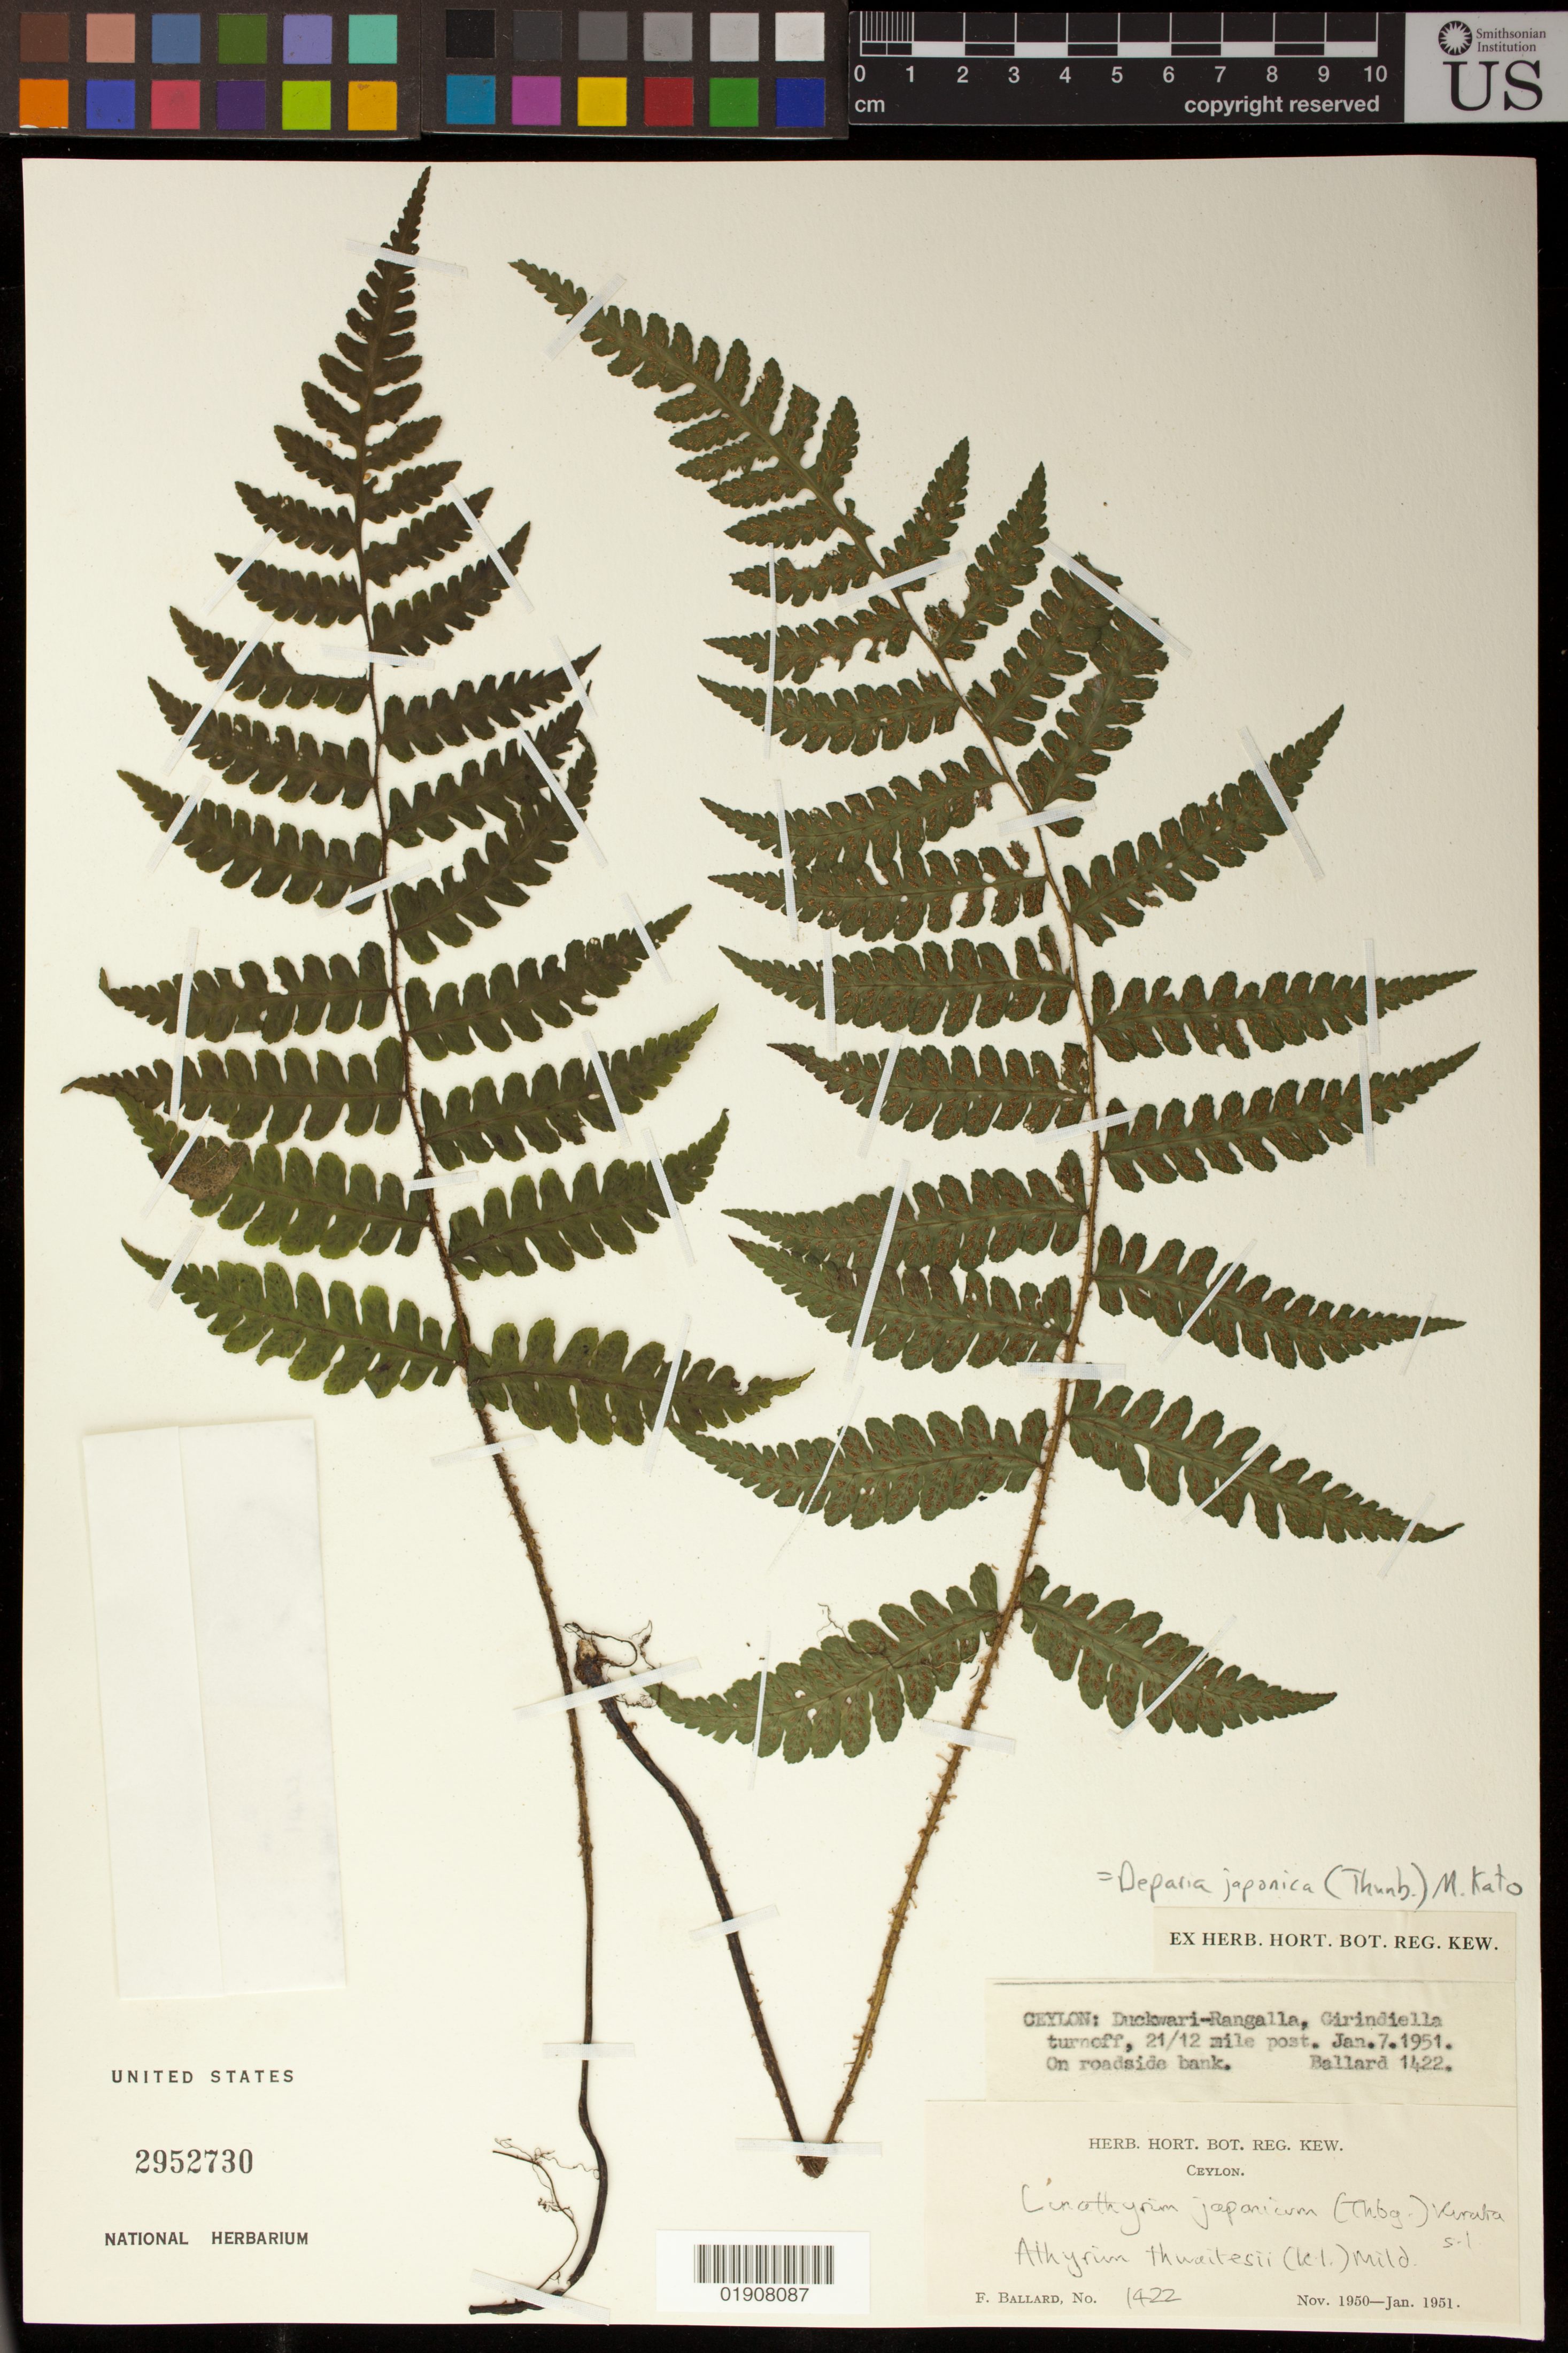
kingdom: Plantae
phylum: Tracheophyta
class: Polypodiopsida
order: Polypodiales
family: Athyriaceae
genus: Deparia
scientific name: Deparia japonica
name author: (Thunb.) M. Kato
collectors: F. Ballard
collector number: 1422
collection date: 1951-01-07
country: Sri Lanka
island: Ceylon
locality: Ceylon, Duckwari-Rangalla, Girindiella turnoff, 21/12 mile post.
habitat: On roadside bank.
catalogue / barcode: US 2952730